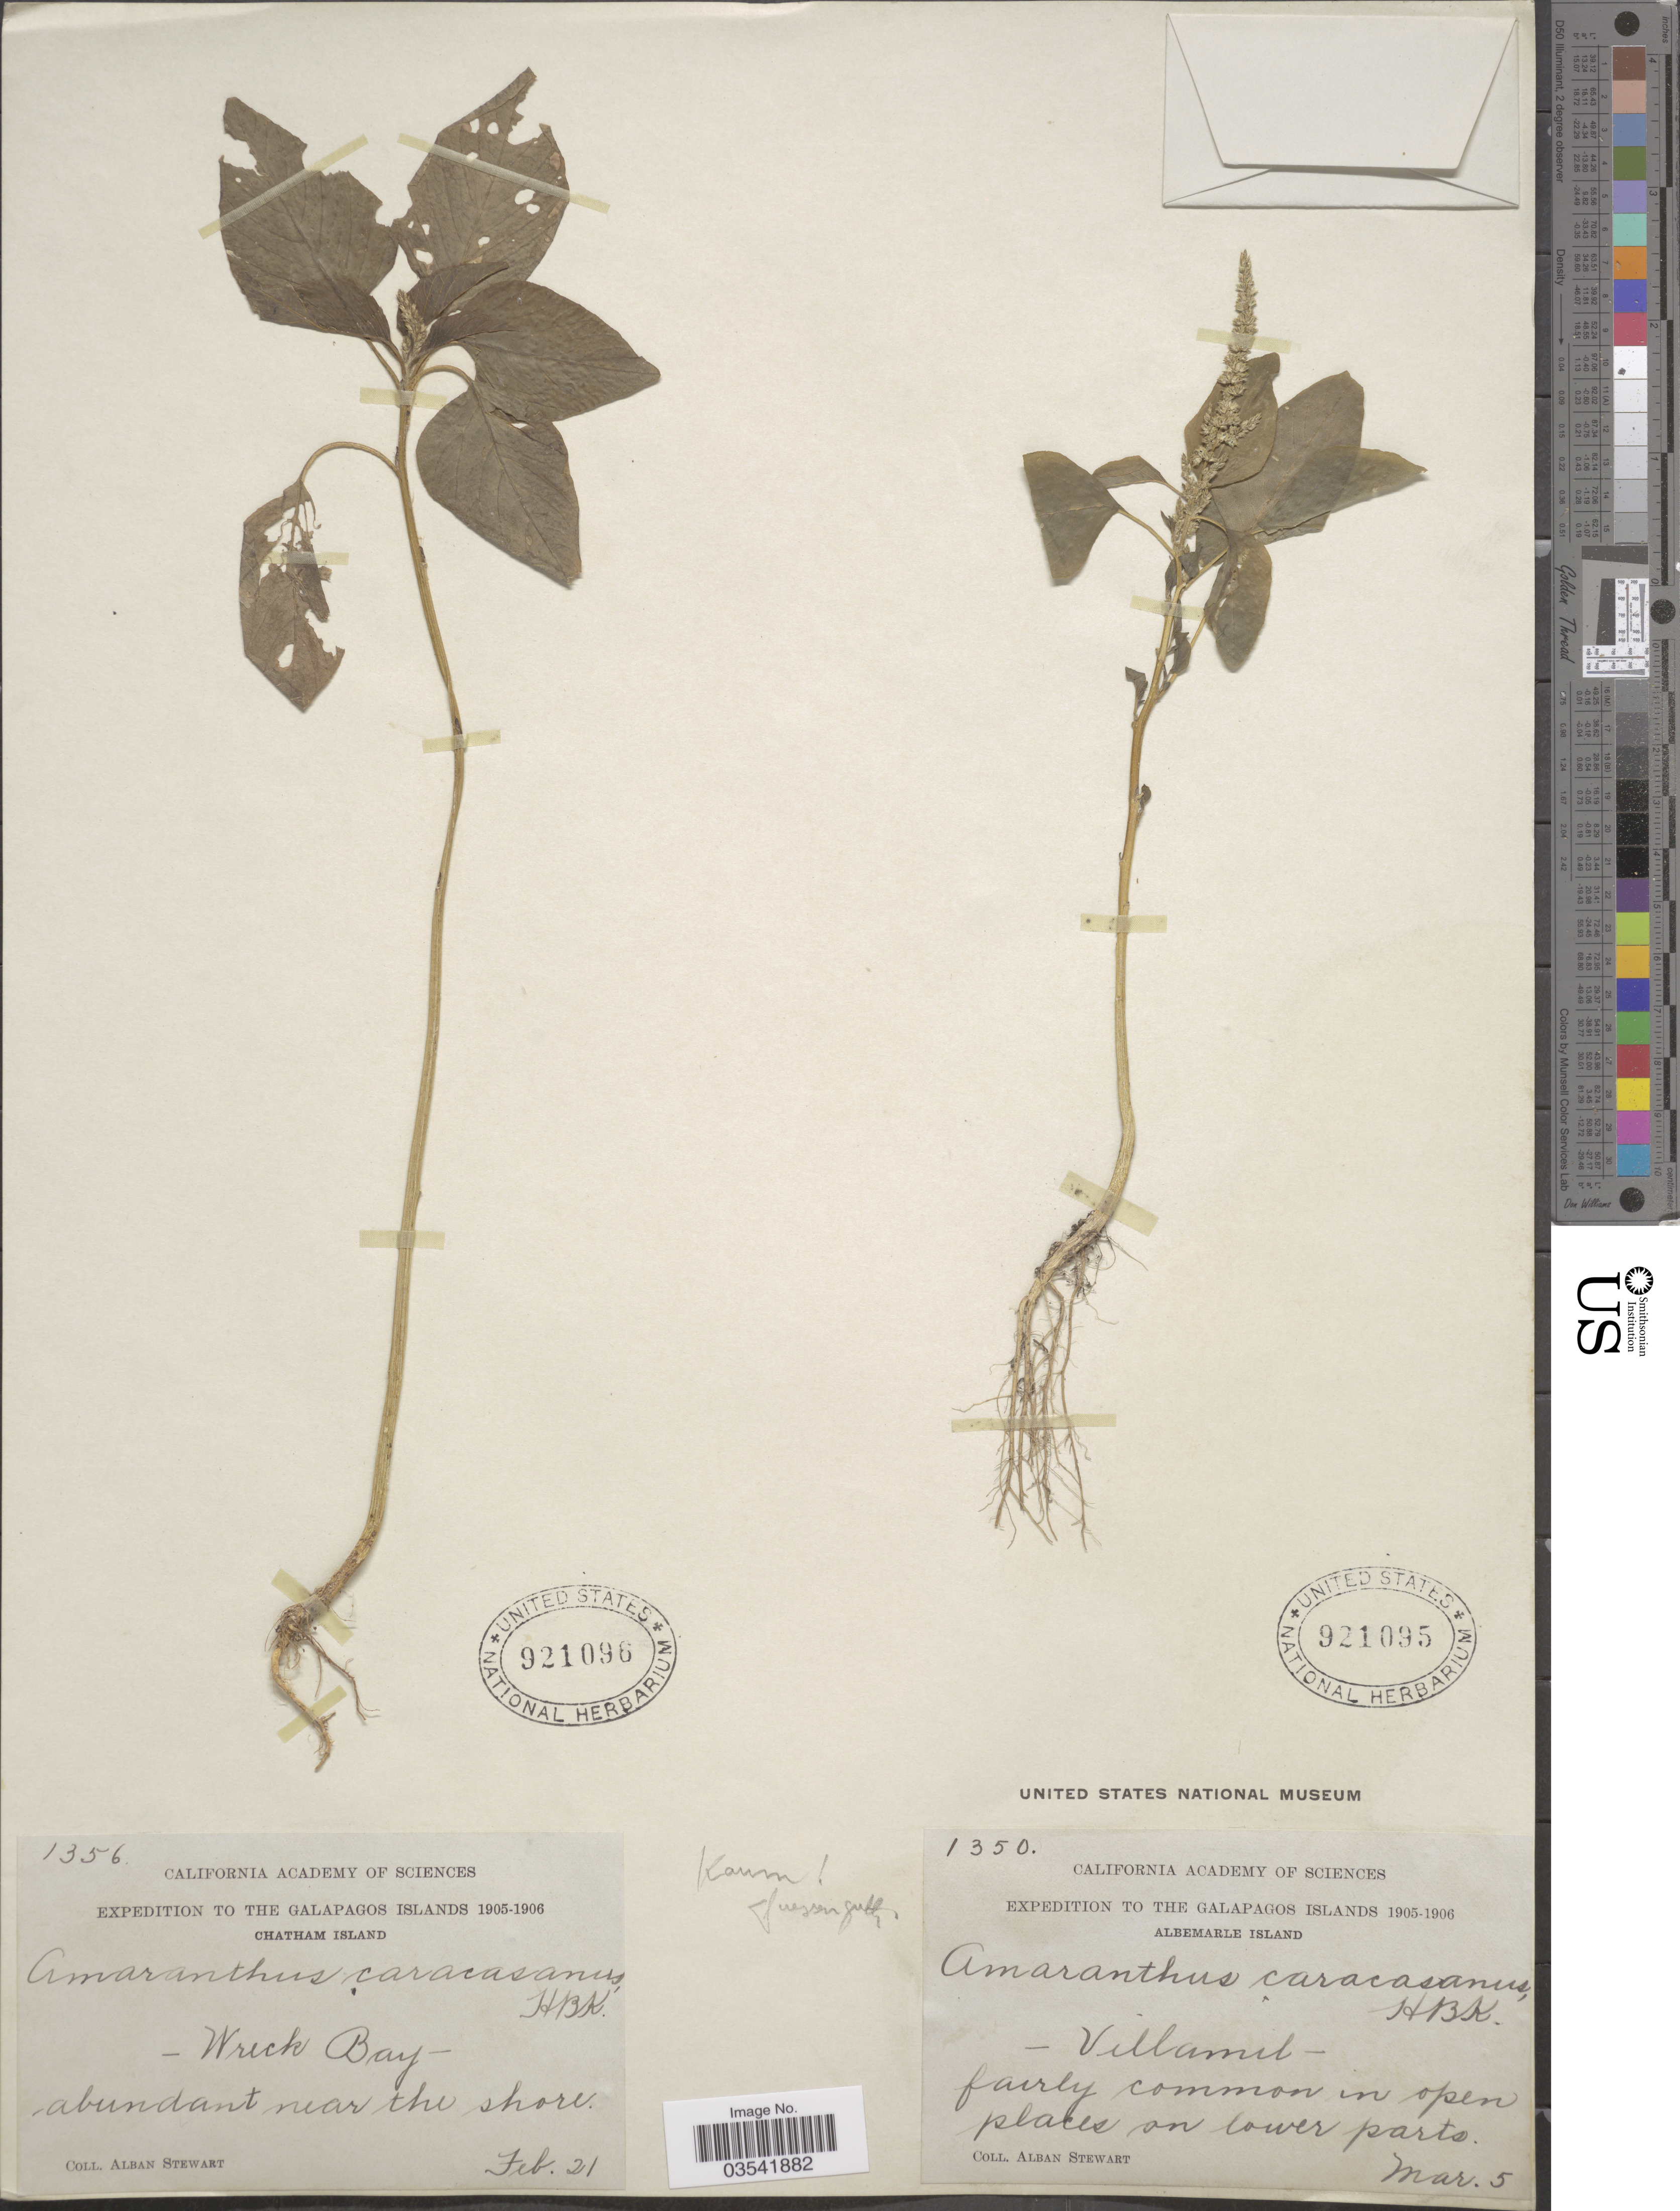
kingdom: Plantae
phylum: Tracheophyta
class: Magnoliopsida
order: Caryophyllales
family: Amaranthaceae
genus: Amaranthus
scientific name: Amaranthus dubius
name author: Mart. ex Thell.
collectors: A. Stewart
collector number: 1356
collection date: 1905-02-21/1906-02-21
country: Ecuador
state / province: Colón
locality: The Galapagos Islands. Chatham Island. Wreck Bay.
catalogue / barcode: US 921096